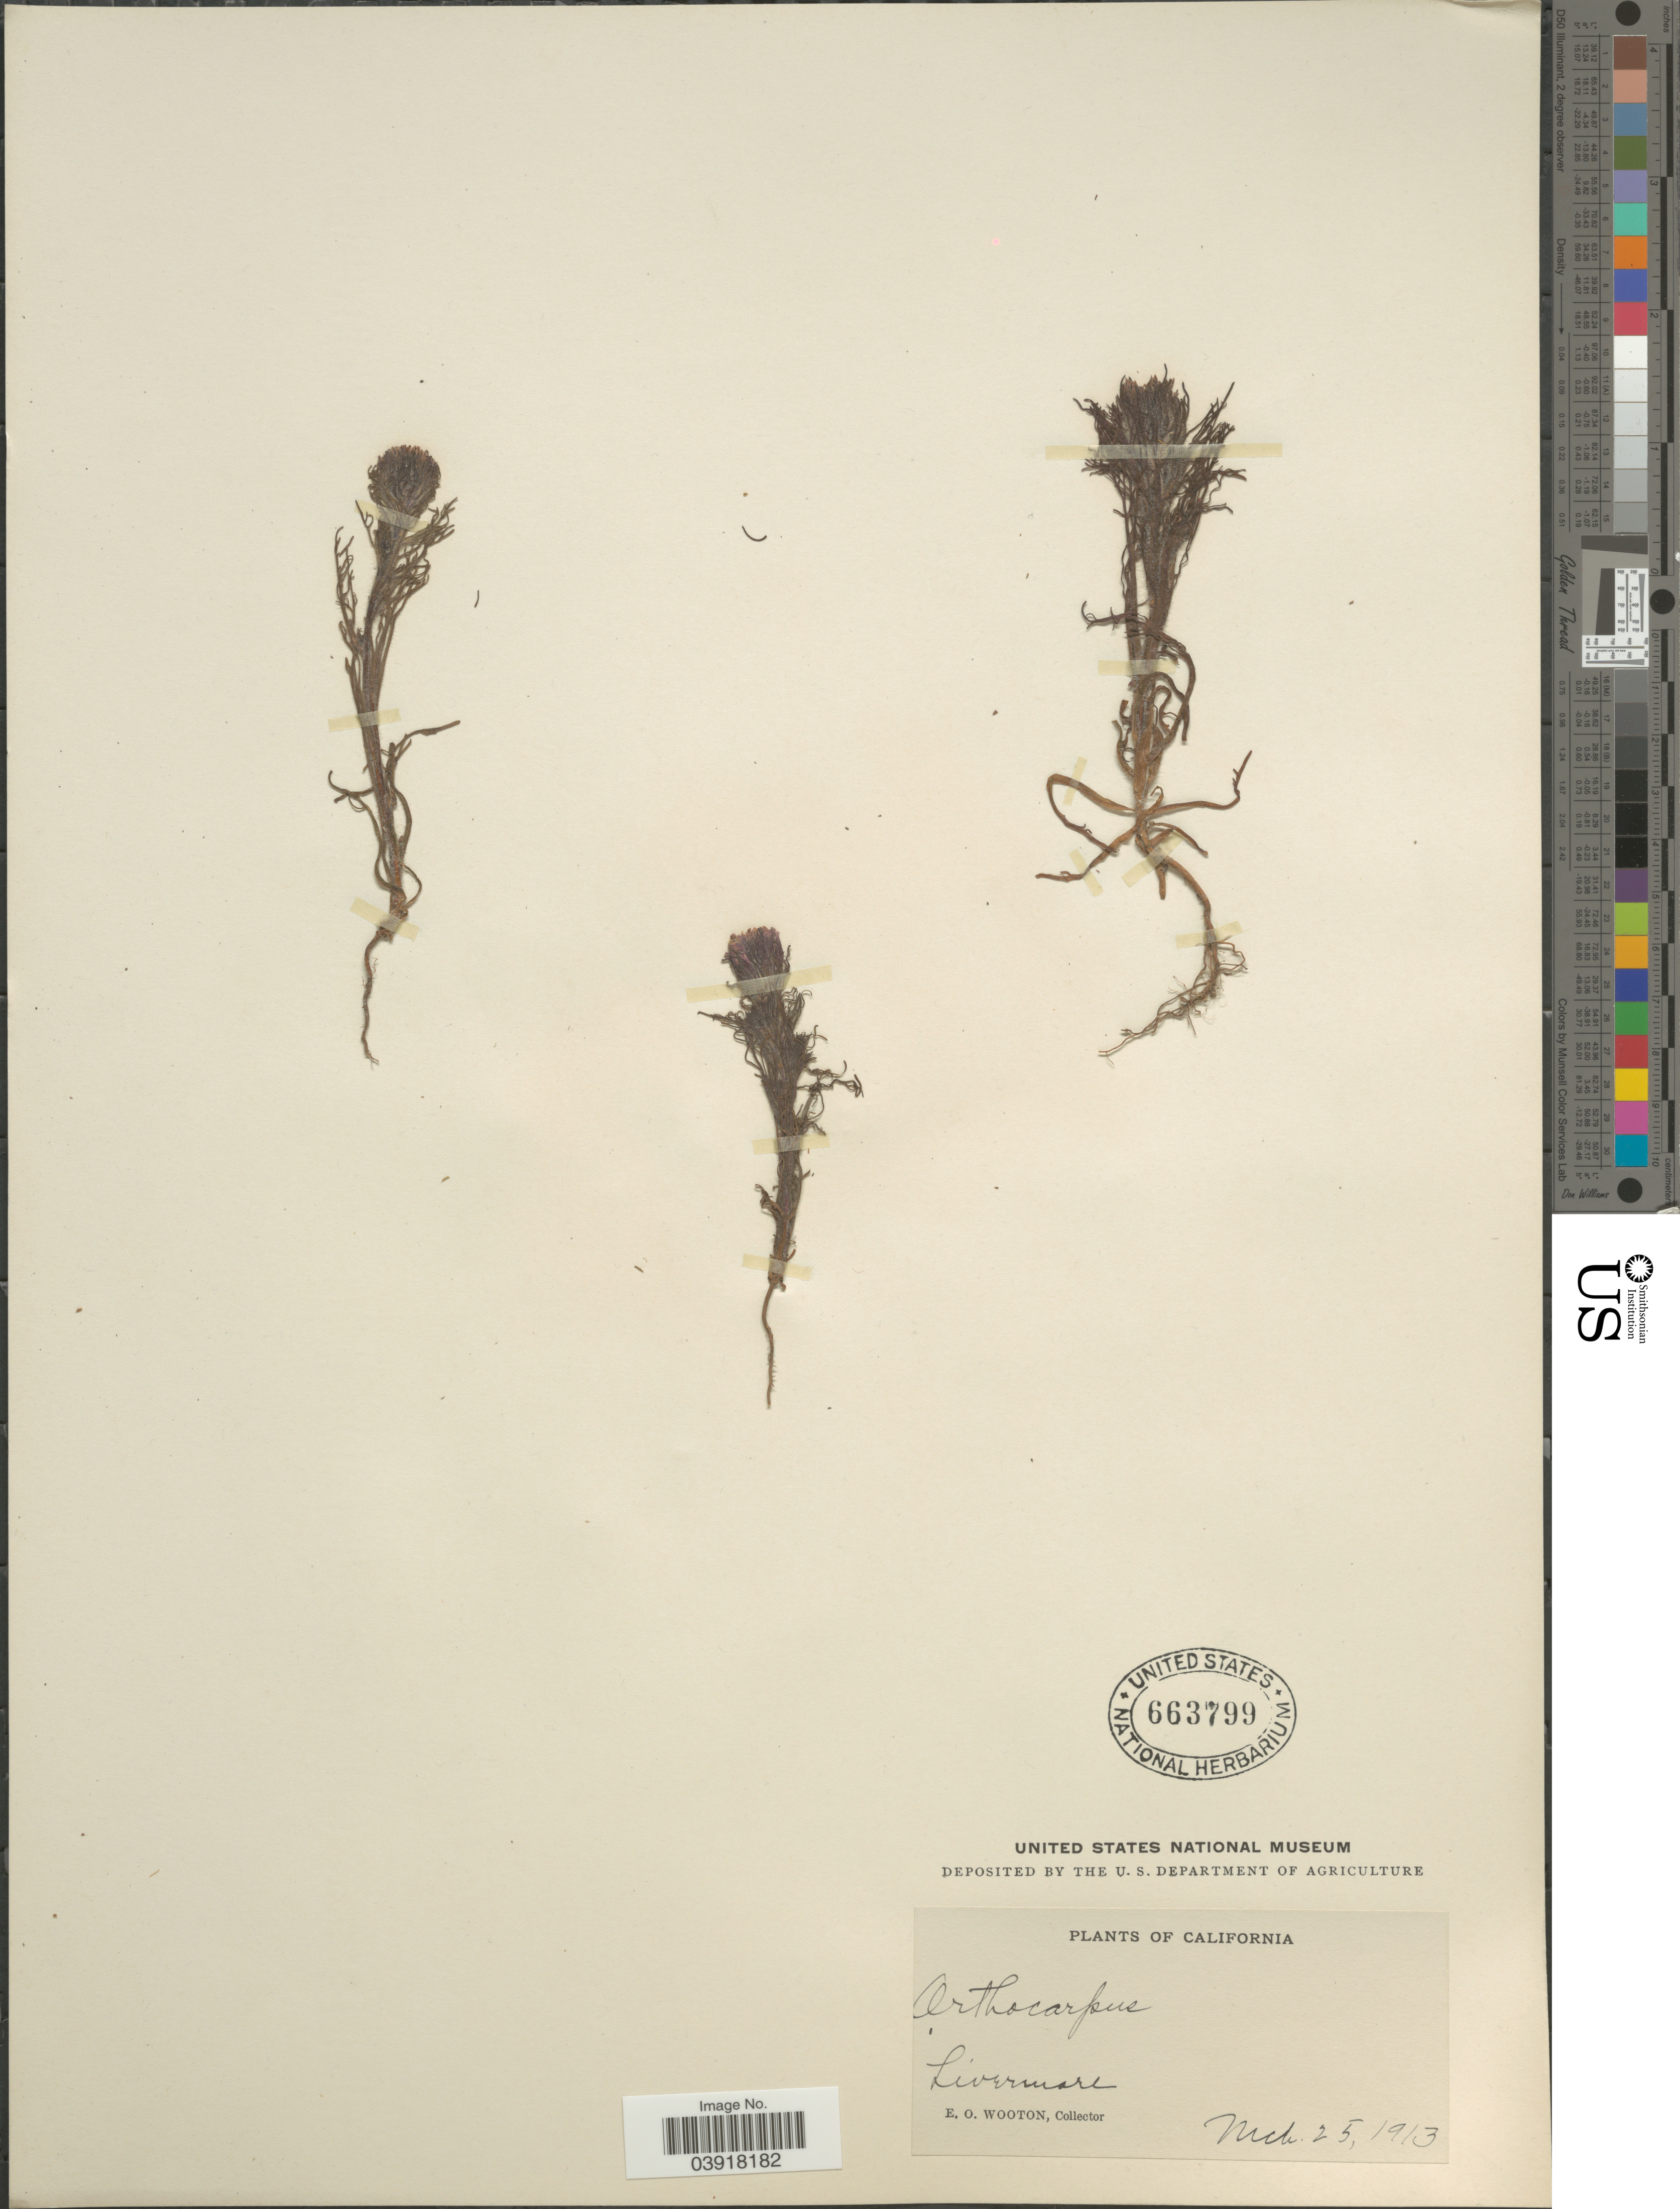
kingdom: Plantae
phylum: Tracheophyta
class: Magnoliopsida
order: Lamiales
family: Orobanchaceae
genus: Orthocarpus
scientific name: Orthocarpus sp.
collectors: E. O. Wooton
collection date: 1913-03-25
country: United States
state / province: California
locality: Livermore.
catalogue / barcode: US 663799